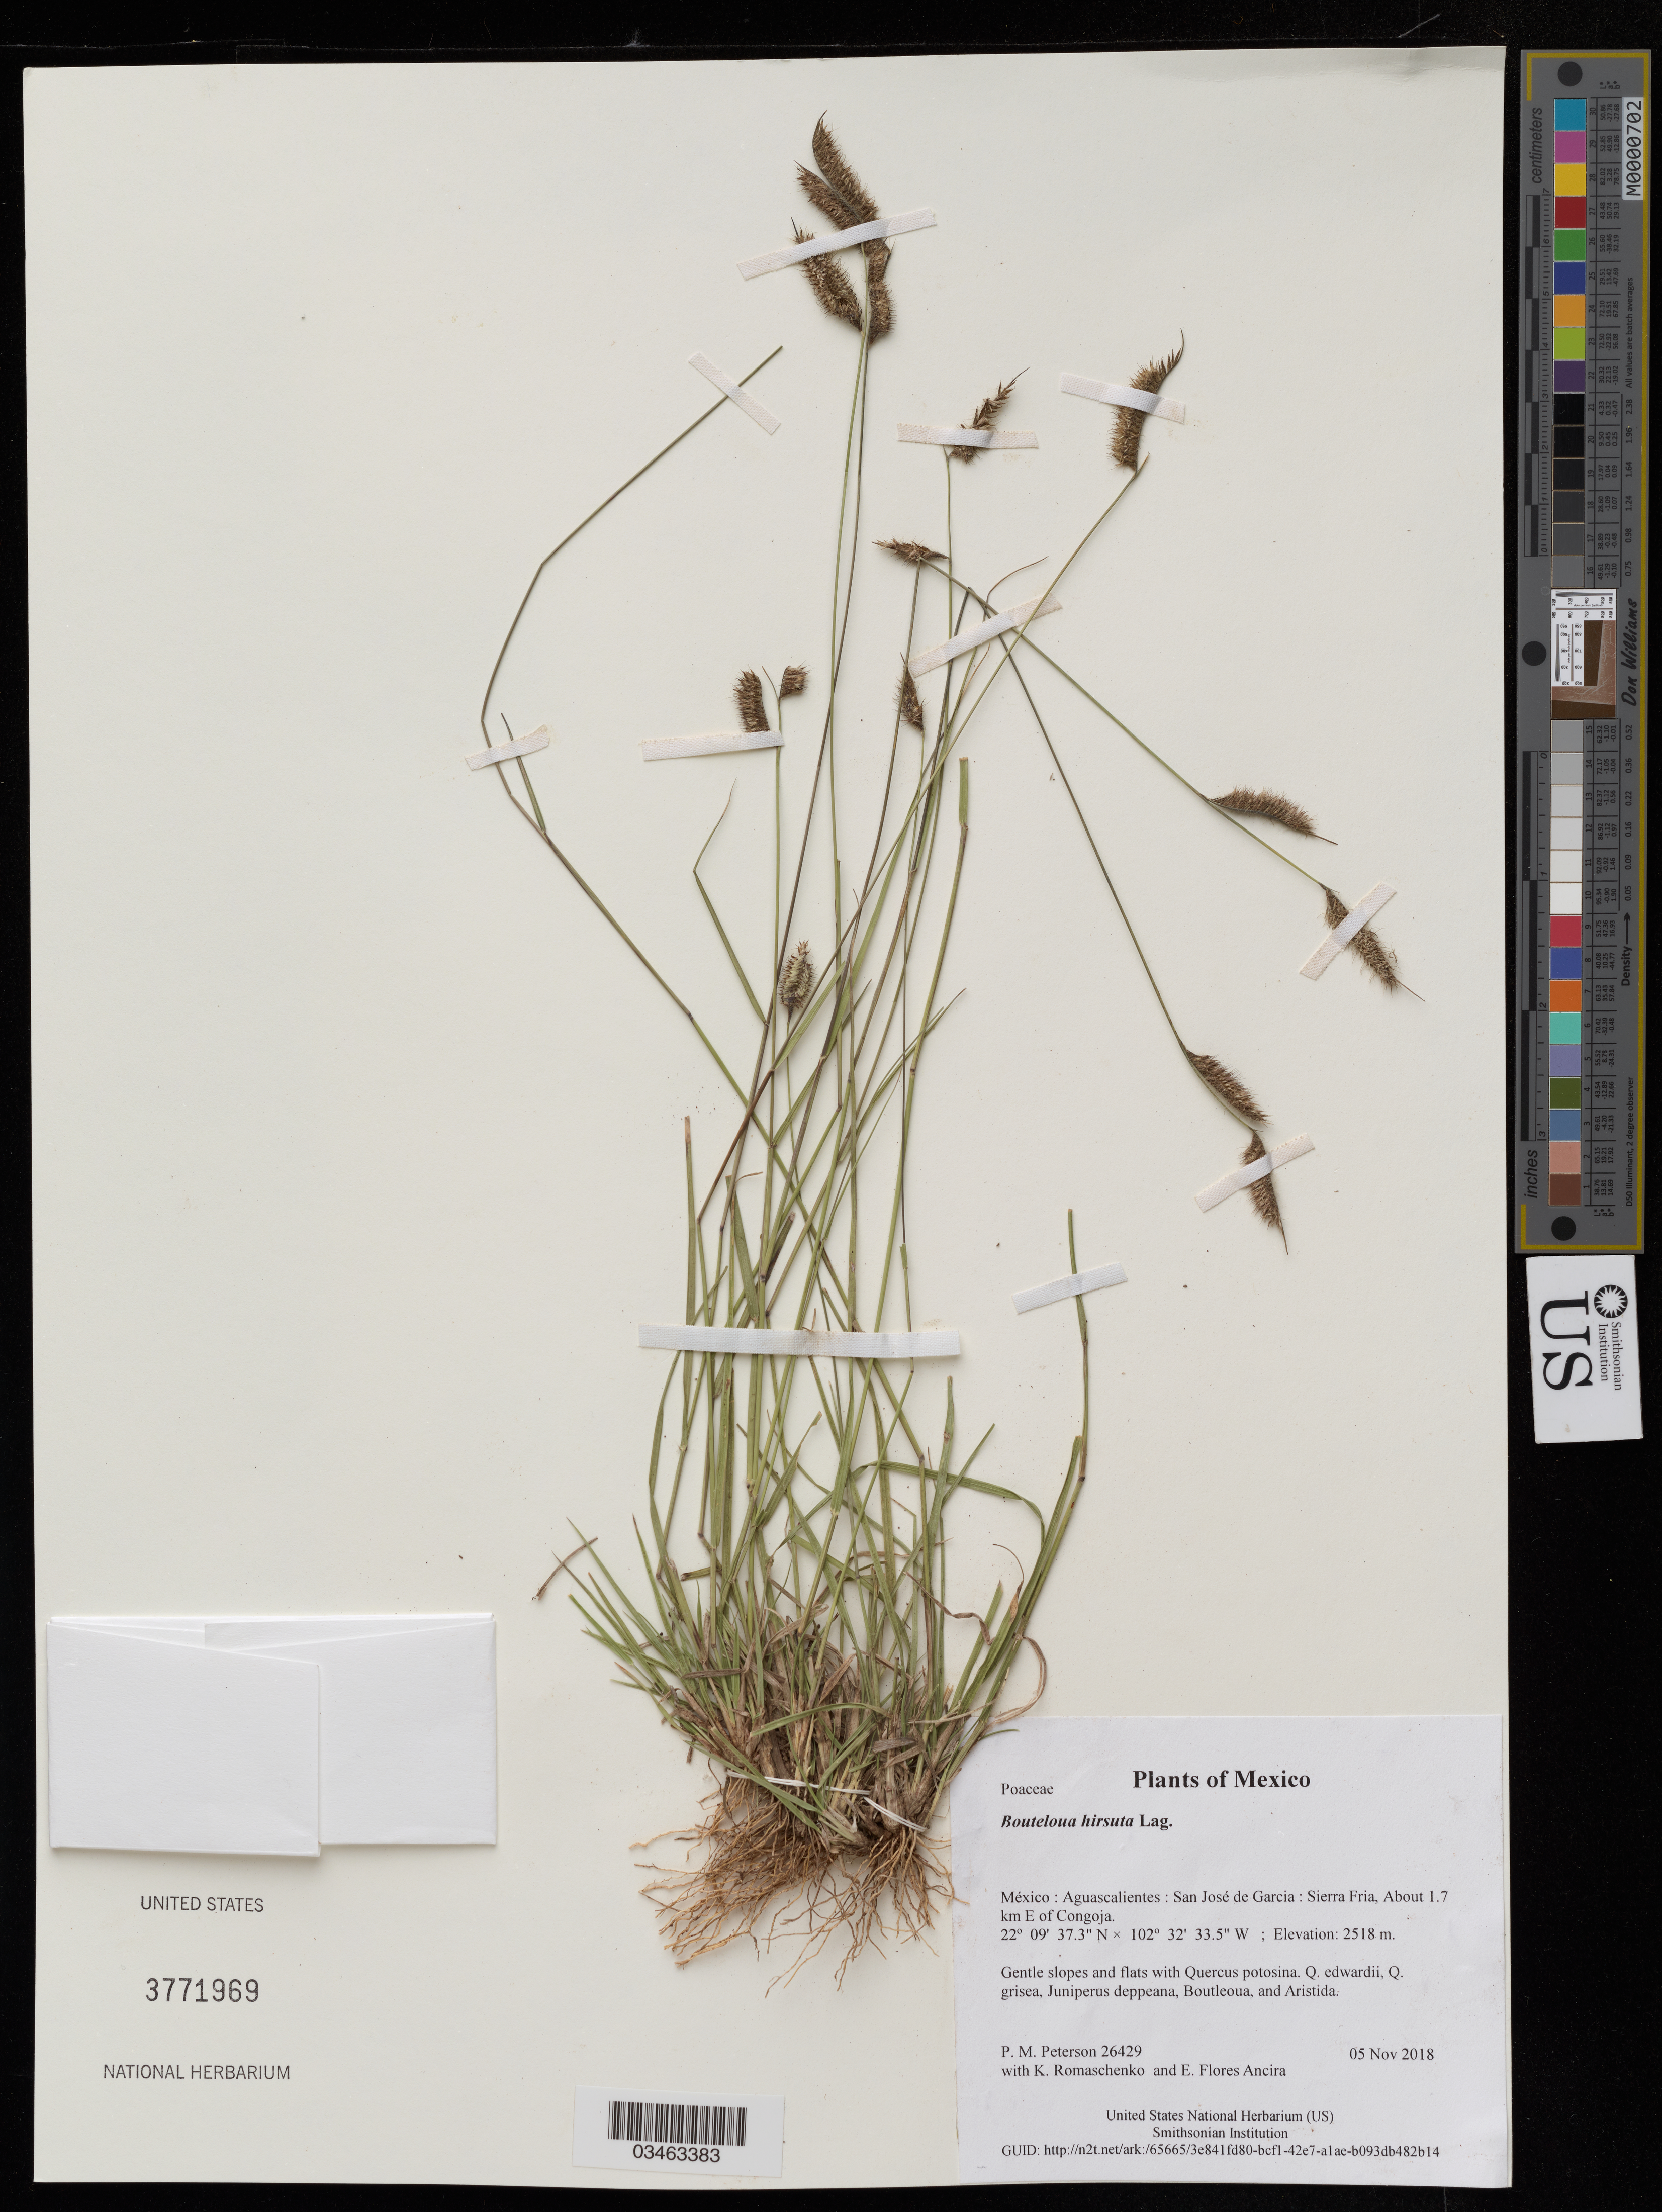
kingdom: Plantae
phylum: Tracheophyta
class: Liliopsida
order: Poales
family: Poaceae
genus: Bouteloua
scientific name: Bouteloua hirsuta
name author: Lag.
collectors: P. M. Peterson, K. Romaschenko & E. Flores Ancira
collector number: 26429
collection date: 2018-11-05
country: México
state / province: Aguascalientes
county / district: San José de Garcia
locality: Sierra Fria, About 1.7 km E of Congoja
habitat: Gentle slopes and flats with Quercus potosina. Q. edwardii, Q. grisea, Juniperus deppeana, Boutleoua, and Aristida.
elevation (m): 2518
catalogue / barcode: US 3771969